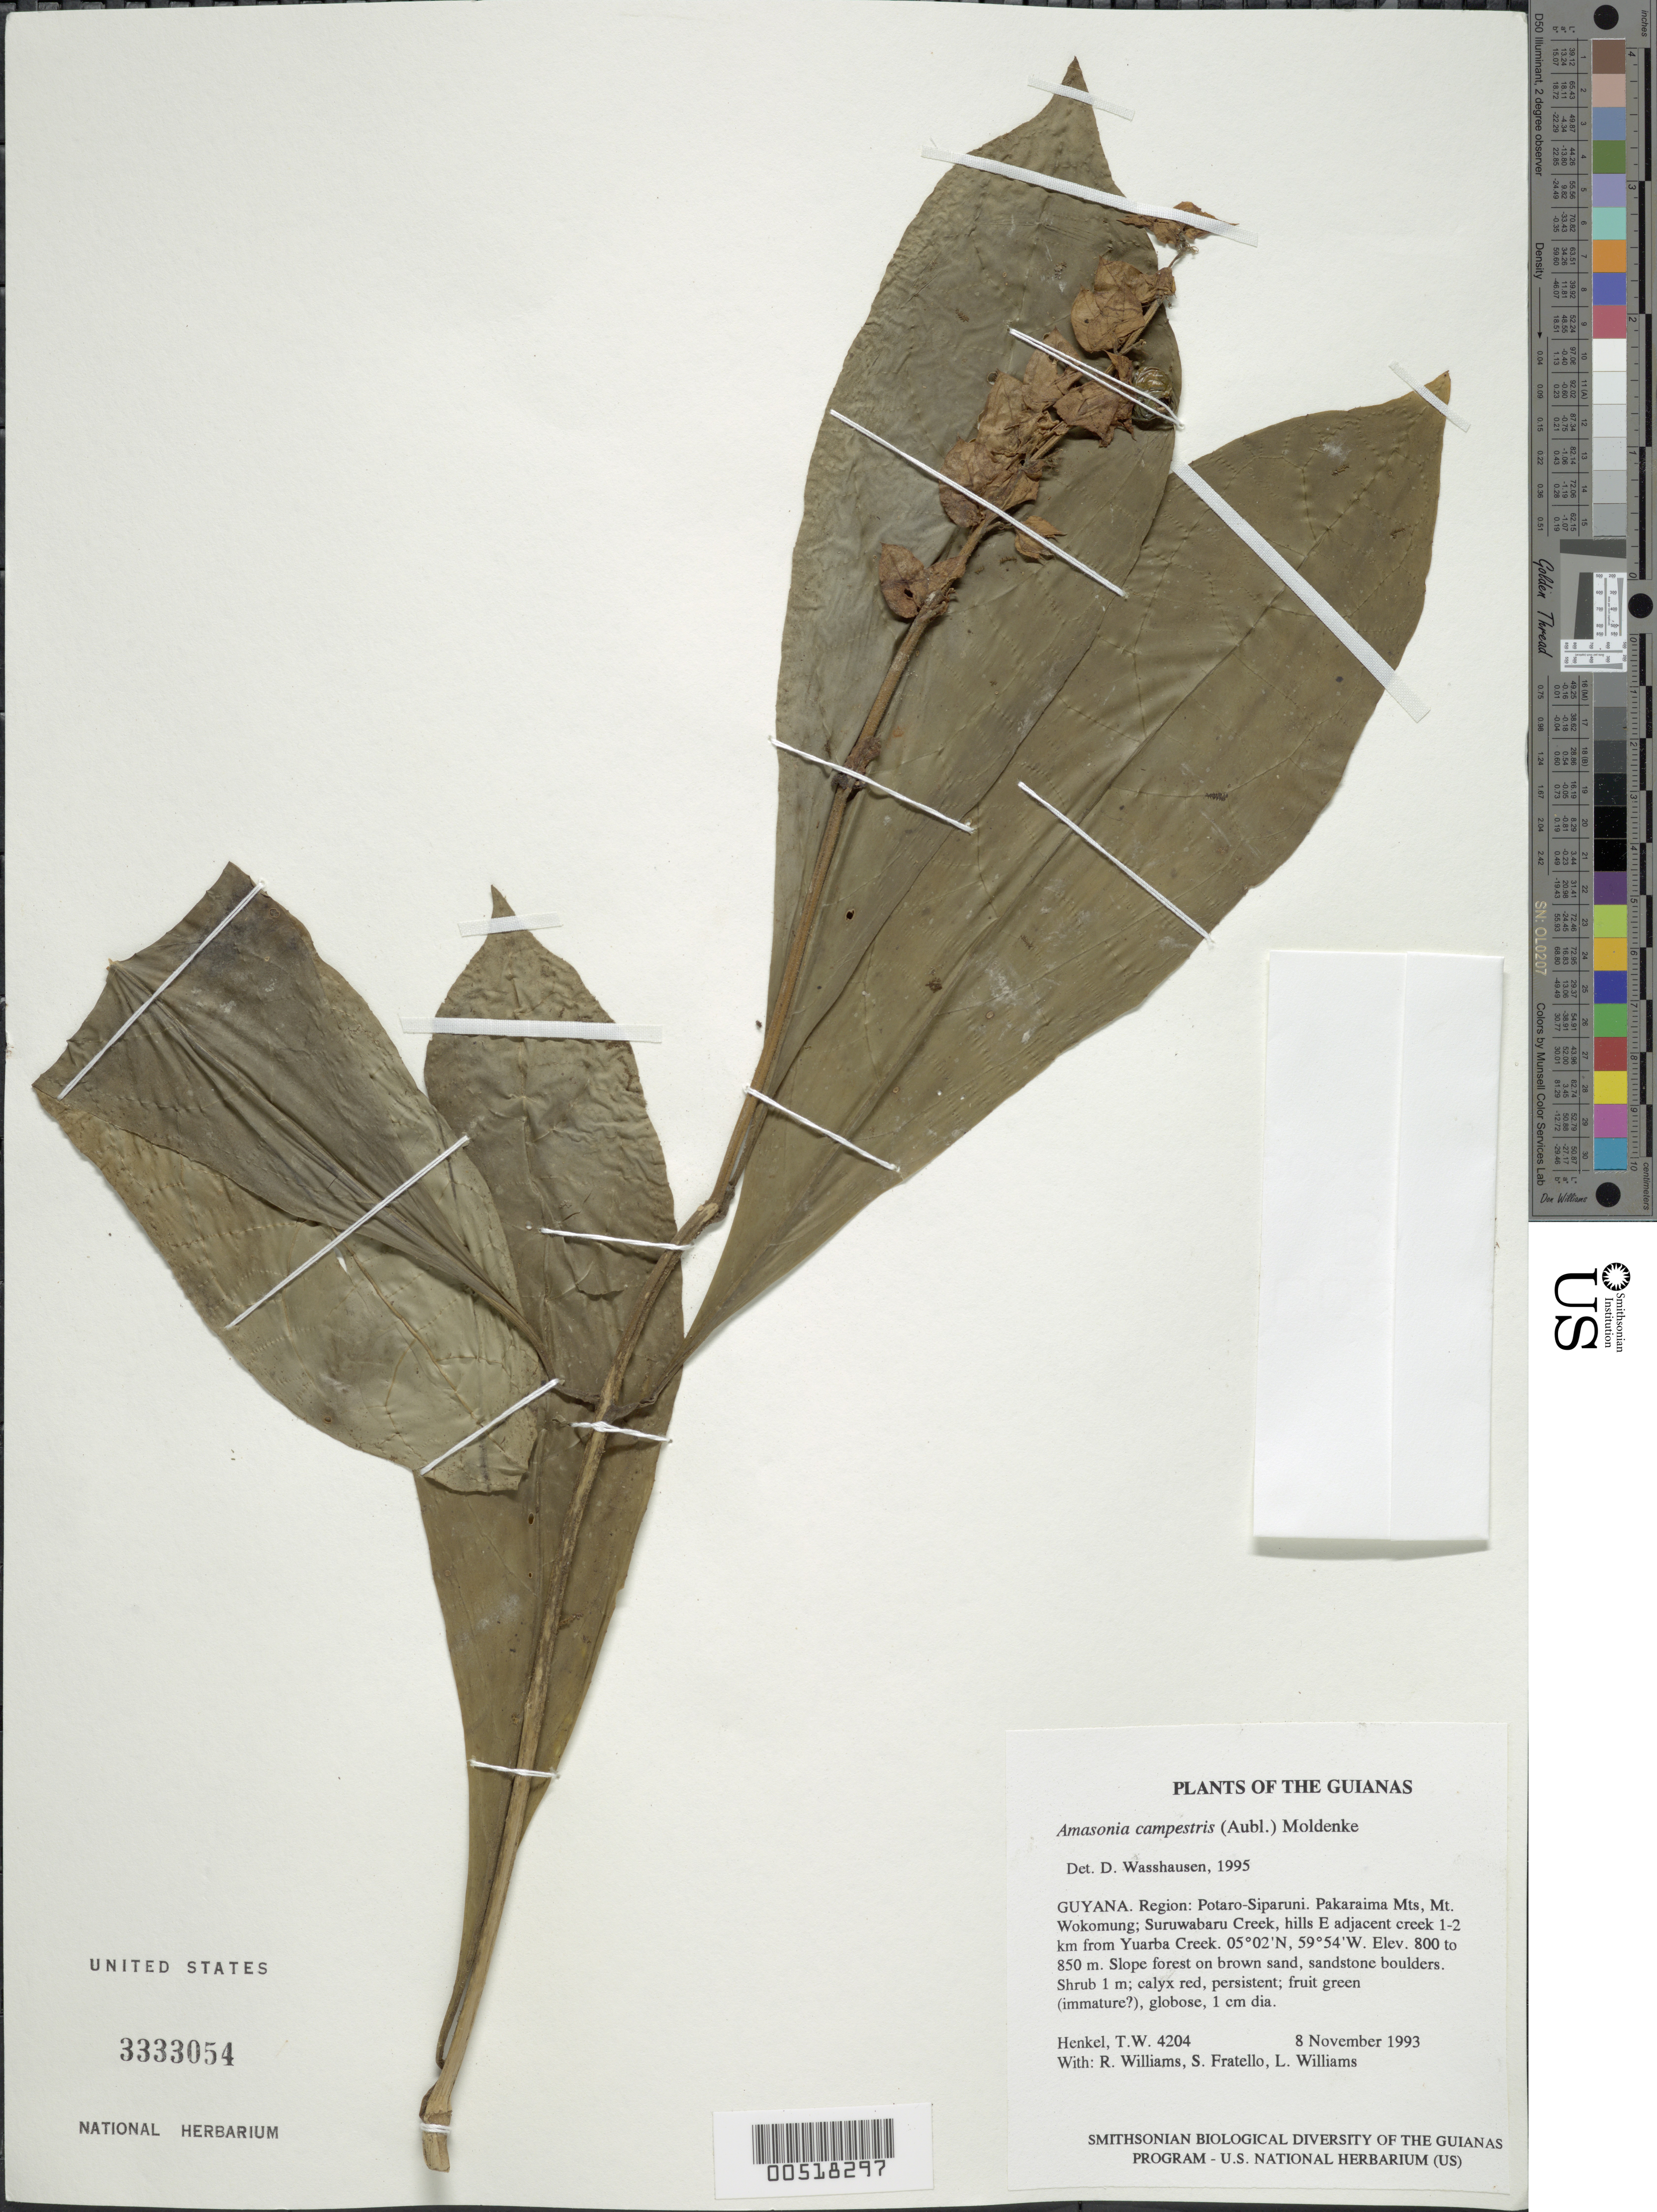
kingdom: Plantae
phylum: Tracheophyta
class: Magnoliopsida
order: Lamiales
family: Lamiaceae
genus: Amasonia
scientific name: Amasonia campestris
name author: (Aubl.) Moldenke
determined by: Wasshausen, Dieter C., (BOT), Smithsonian Institution - National Museum of Natural History (UNITED STATES)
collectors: T. Henkel, R. Williams, S. Fratello & L. Williams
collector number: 4204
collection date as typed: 8 November 1993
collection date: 1993-11-08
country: Guyana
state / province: Potaro-Siparuni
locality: Pakaraima Mts, Mt. Wokomung; Suruwabaru Creek, hills E adjacent creek 1-2 km from Yuarba Creek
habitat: Slope forest on brown sand, sandstone boulders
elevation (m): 800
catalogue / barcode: US 3333054